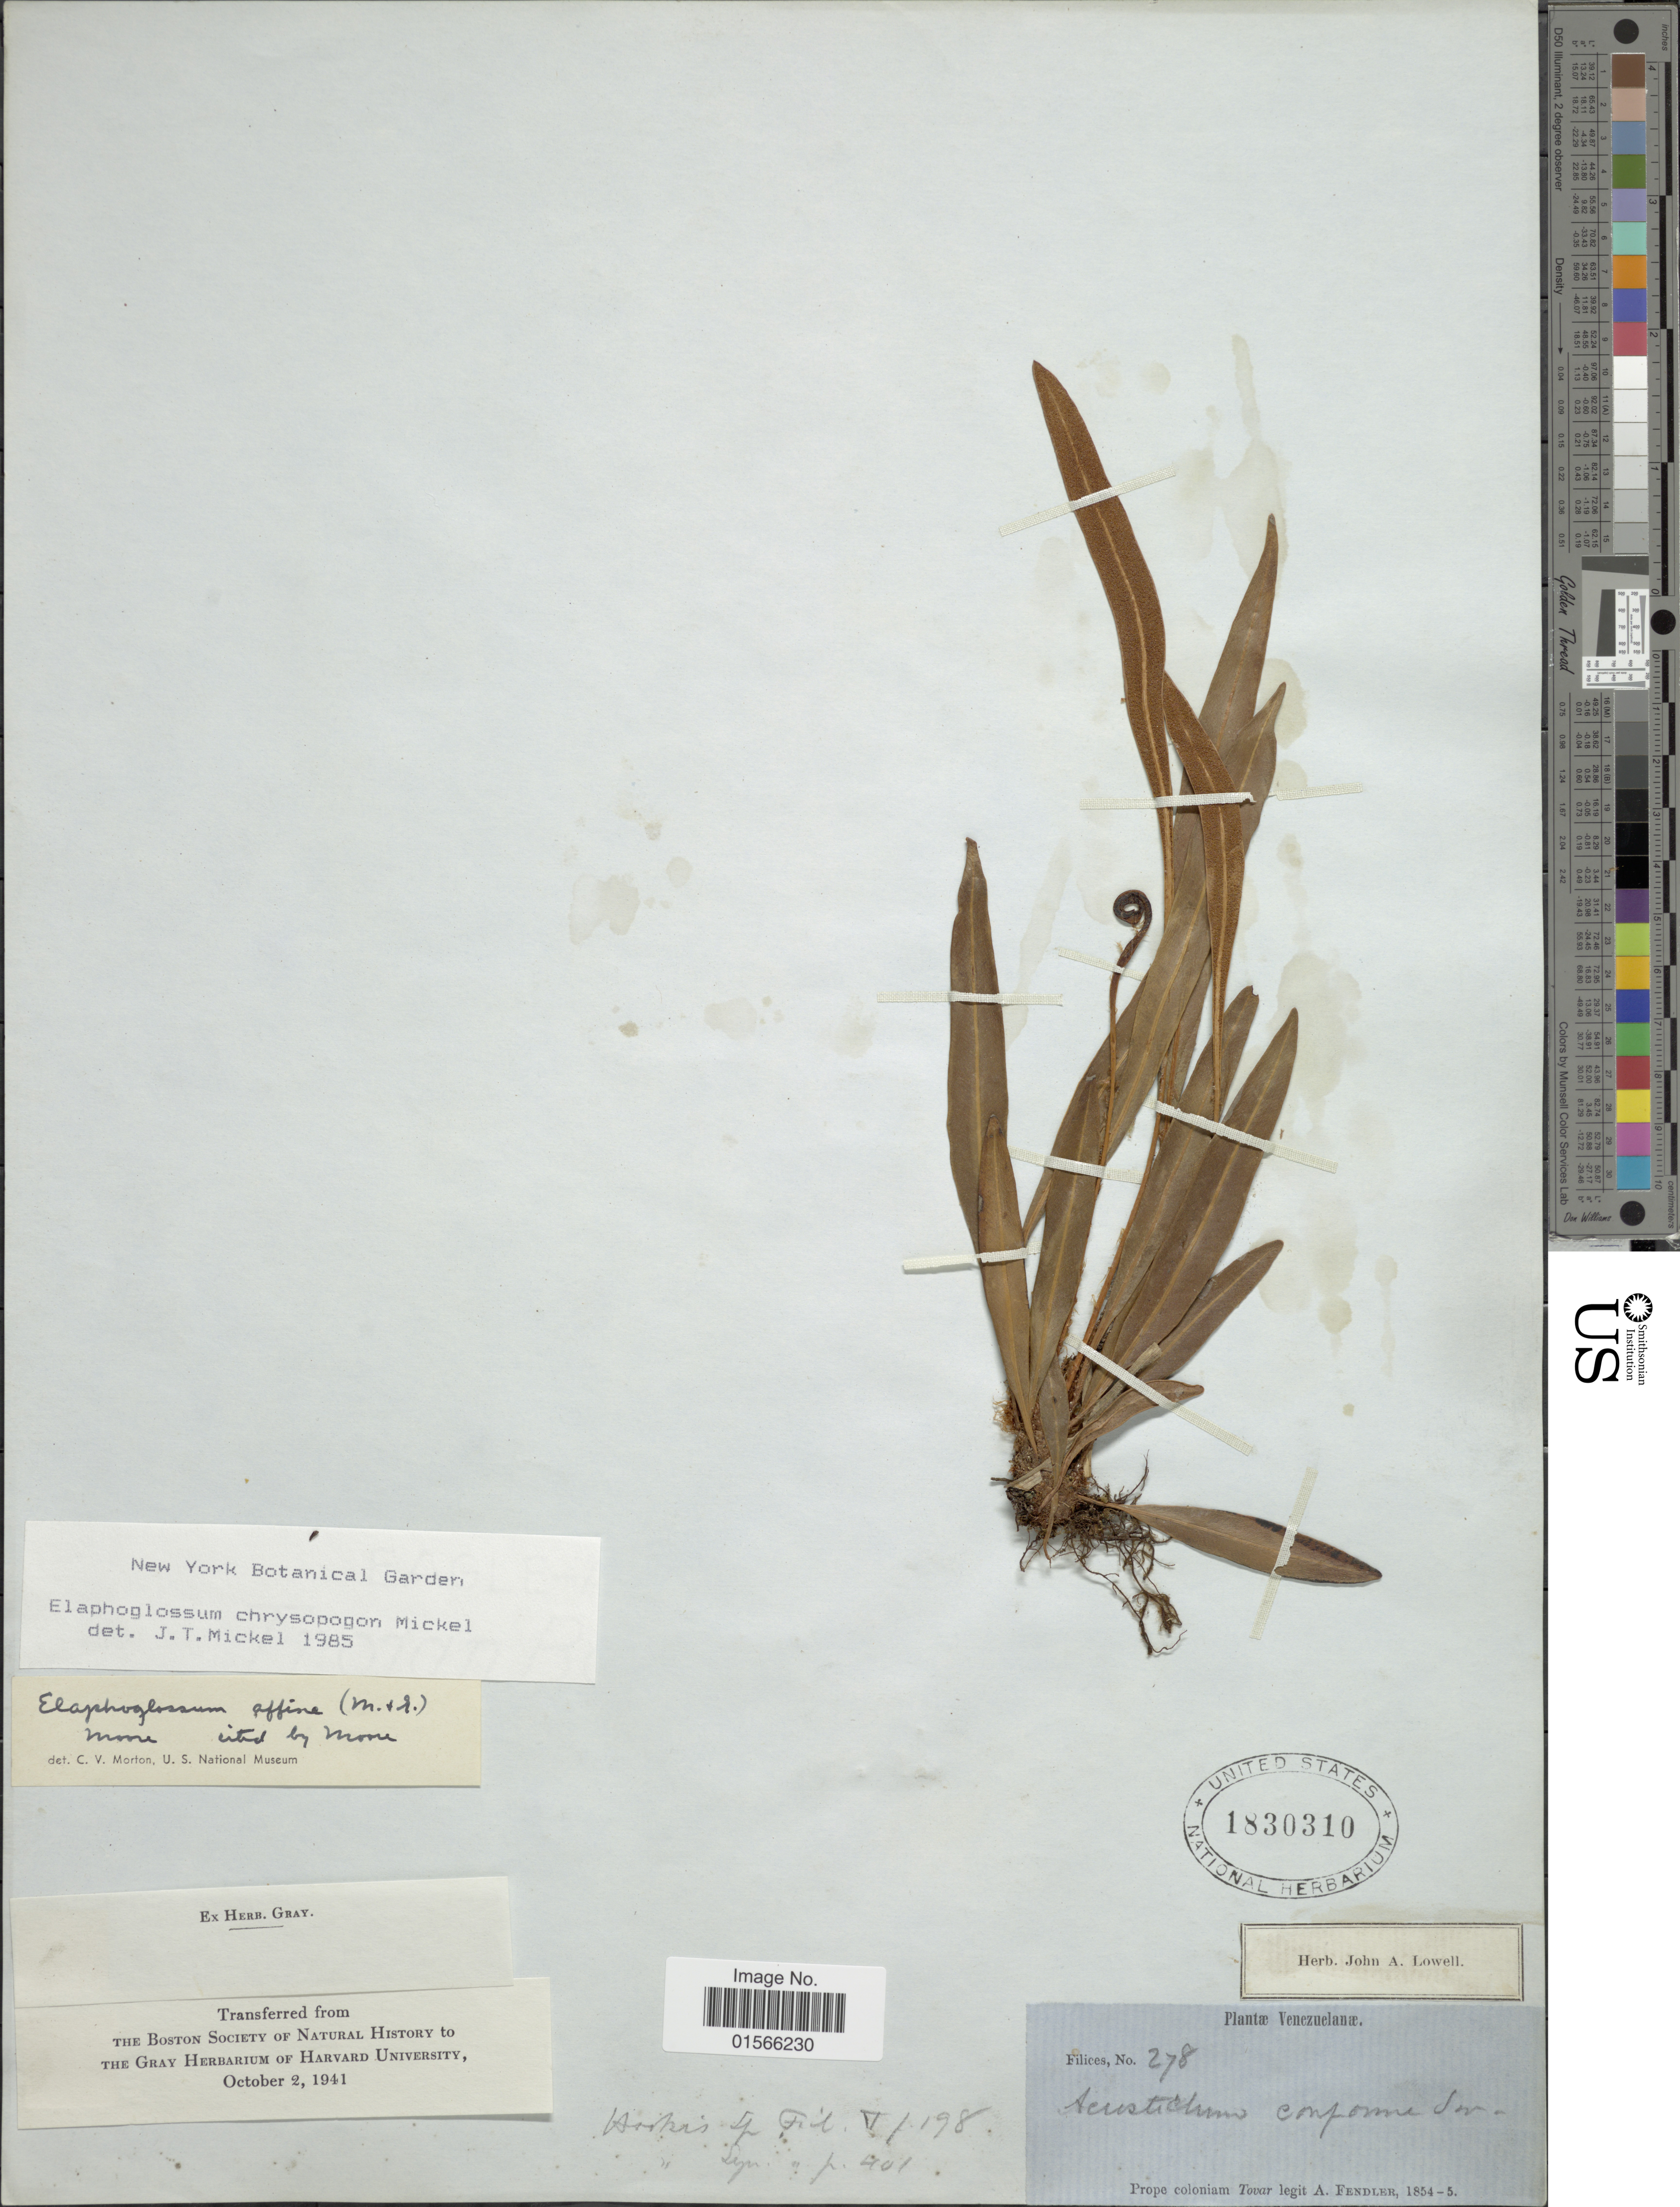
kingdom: Plantae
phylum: Tracheophyta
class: Polypodiopsida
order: Polypodiales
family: Dryopteridaceae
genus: Elaphoglossum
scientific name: Elaphoglossum chrysopogon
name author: Mickel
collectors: A. Fendler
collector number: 278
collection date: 1854/1855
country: Venezuela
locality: Prope coloniam Tovar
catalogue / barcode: US 1830310